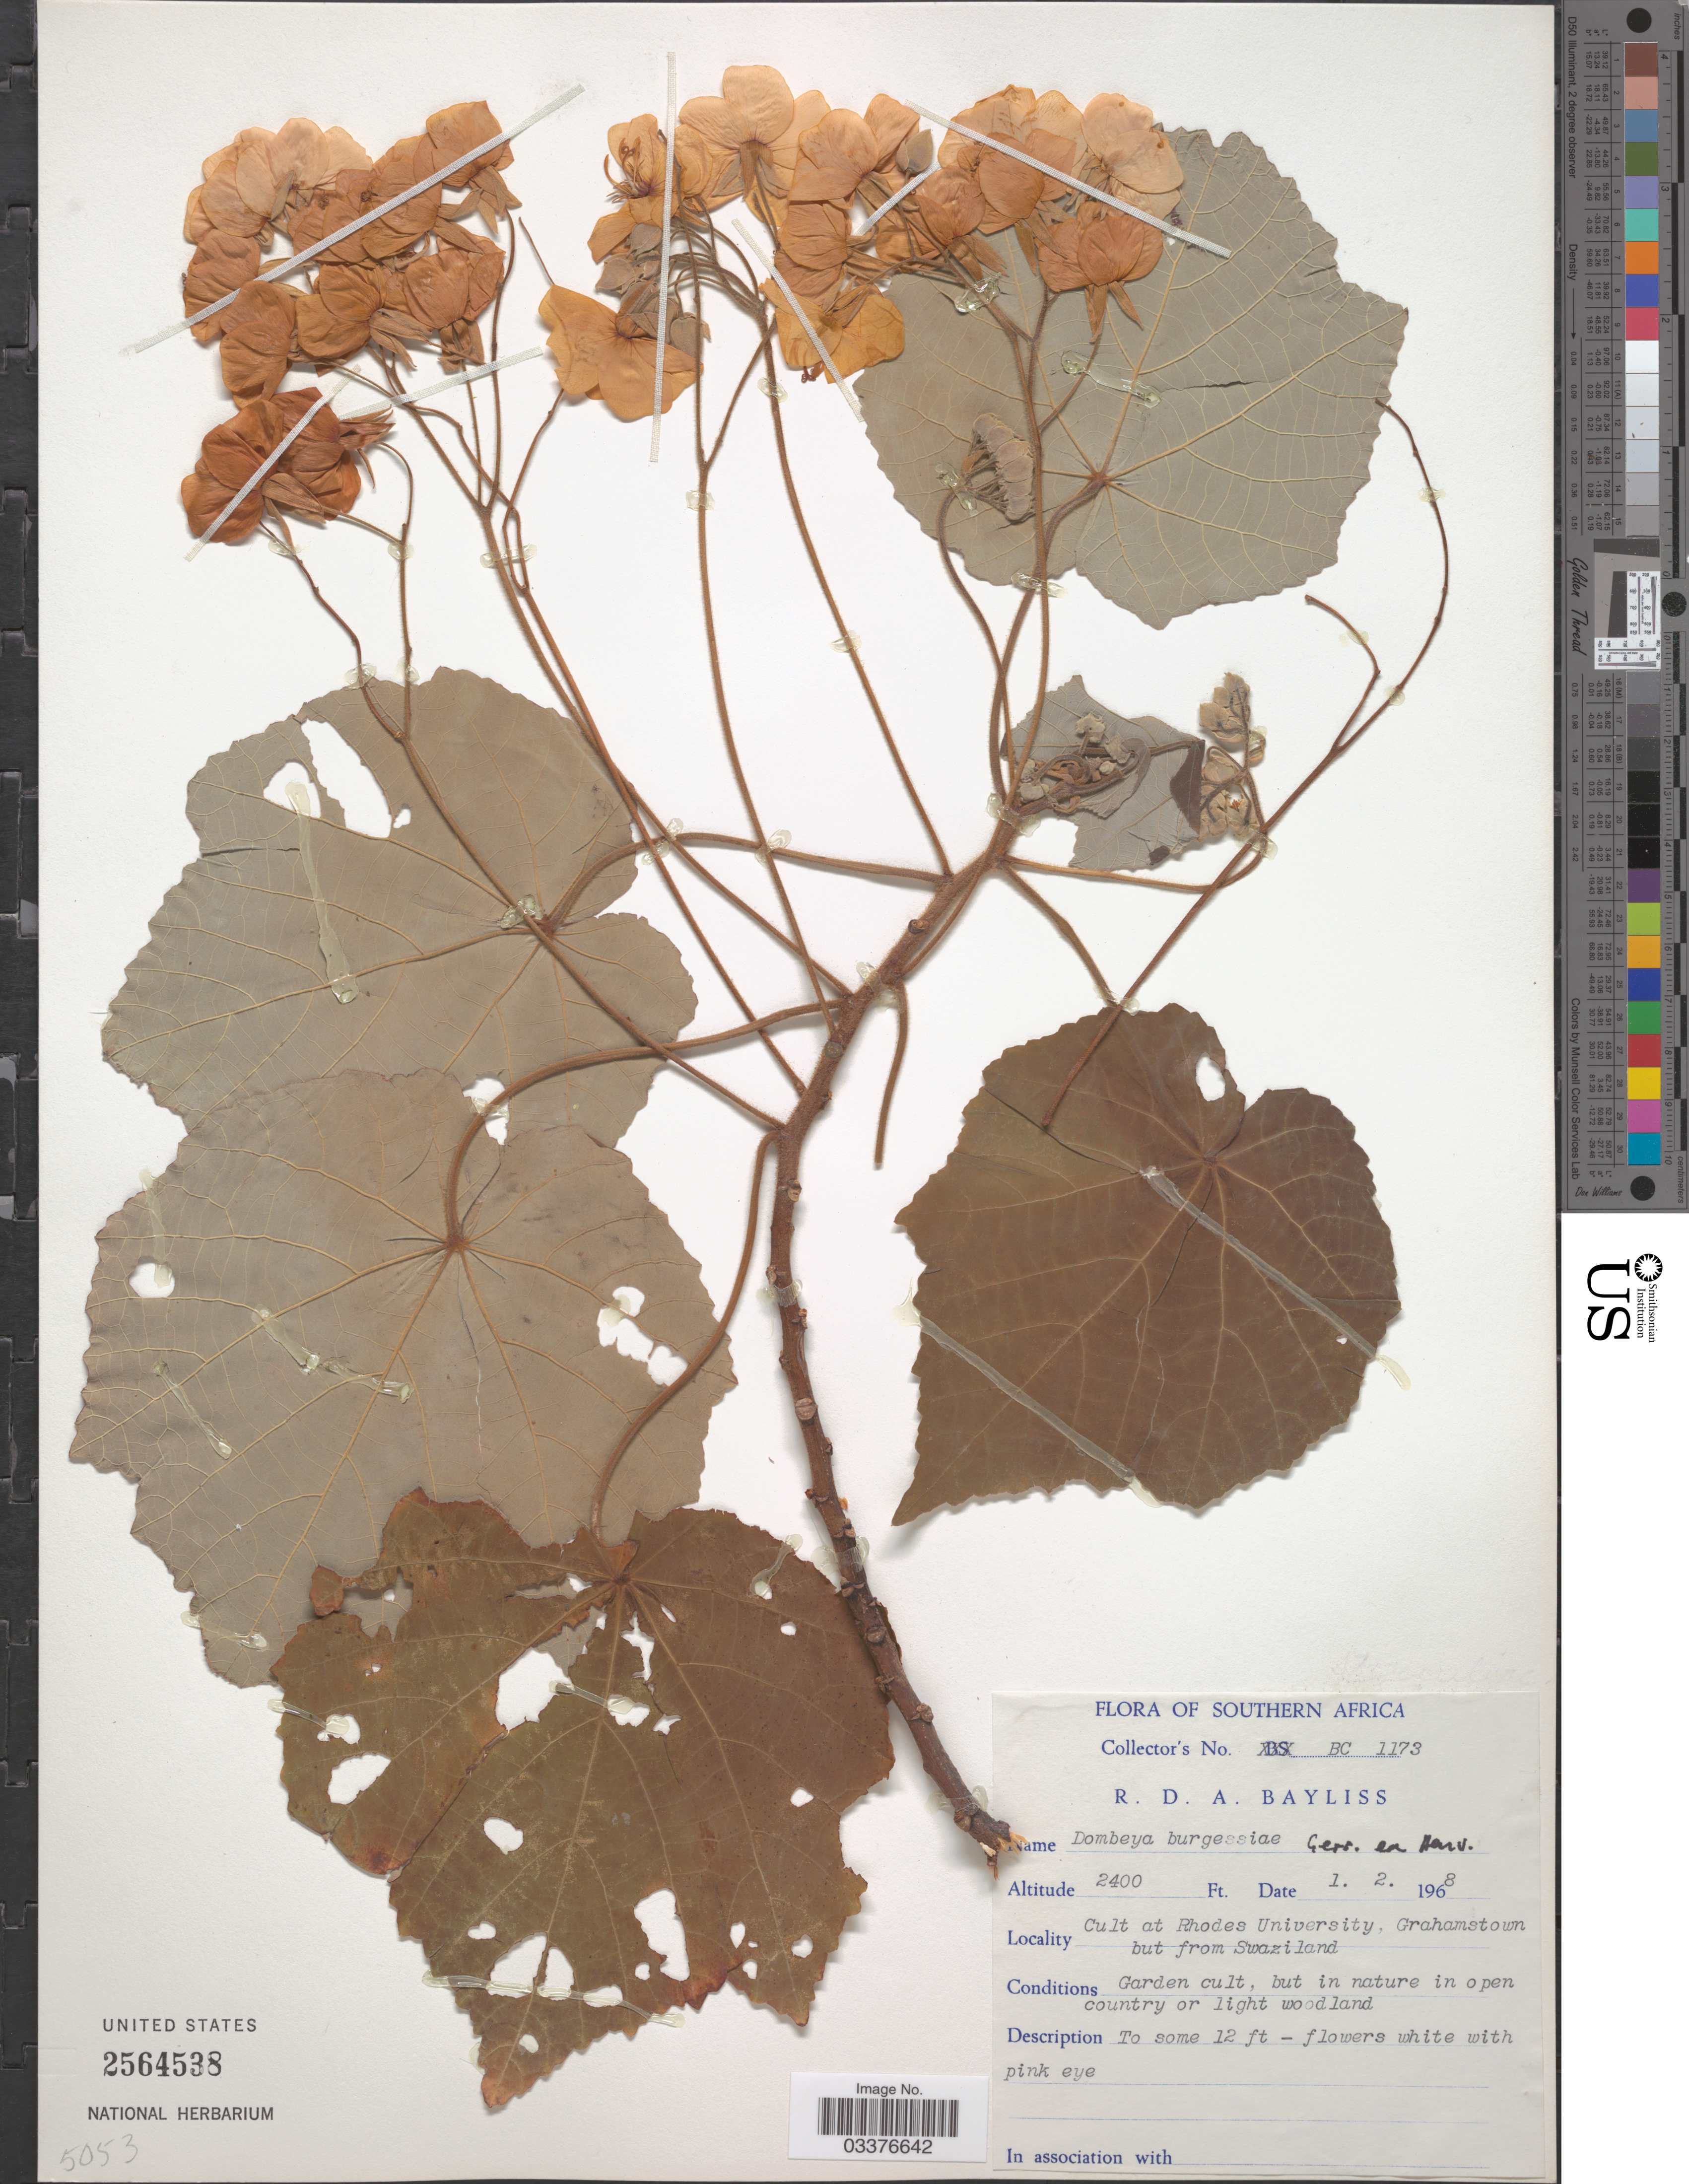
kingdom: Plantae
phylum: Tracheophyta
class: Magnoliopsida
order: Malvales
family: Malvaceae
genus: Dombeya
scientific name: Dombeya burgessiae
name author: Gerrard ex Harv.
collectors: R. Bayliss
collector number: BC 1173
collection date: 1968-02-01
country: South Africa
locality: Southern Africa. Rhodes University, Grahamstown.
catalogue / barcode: US 2564538